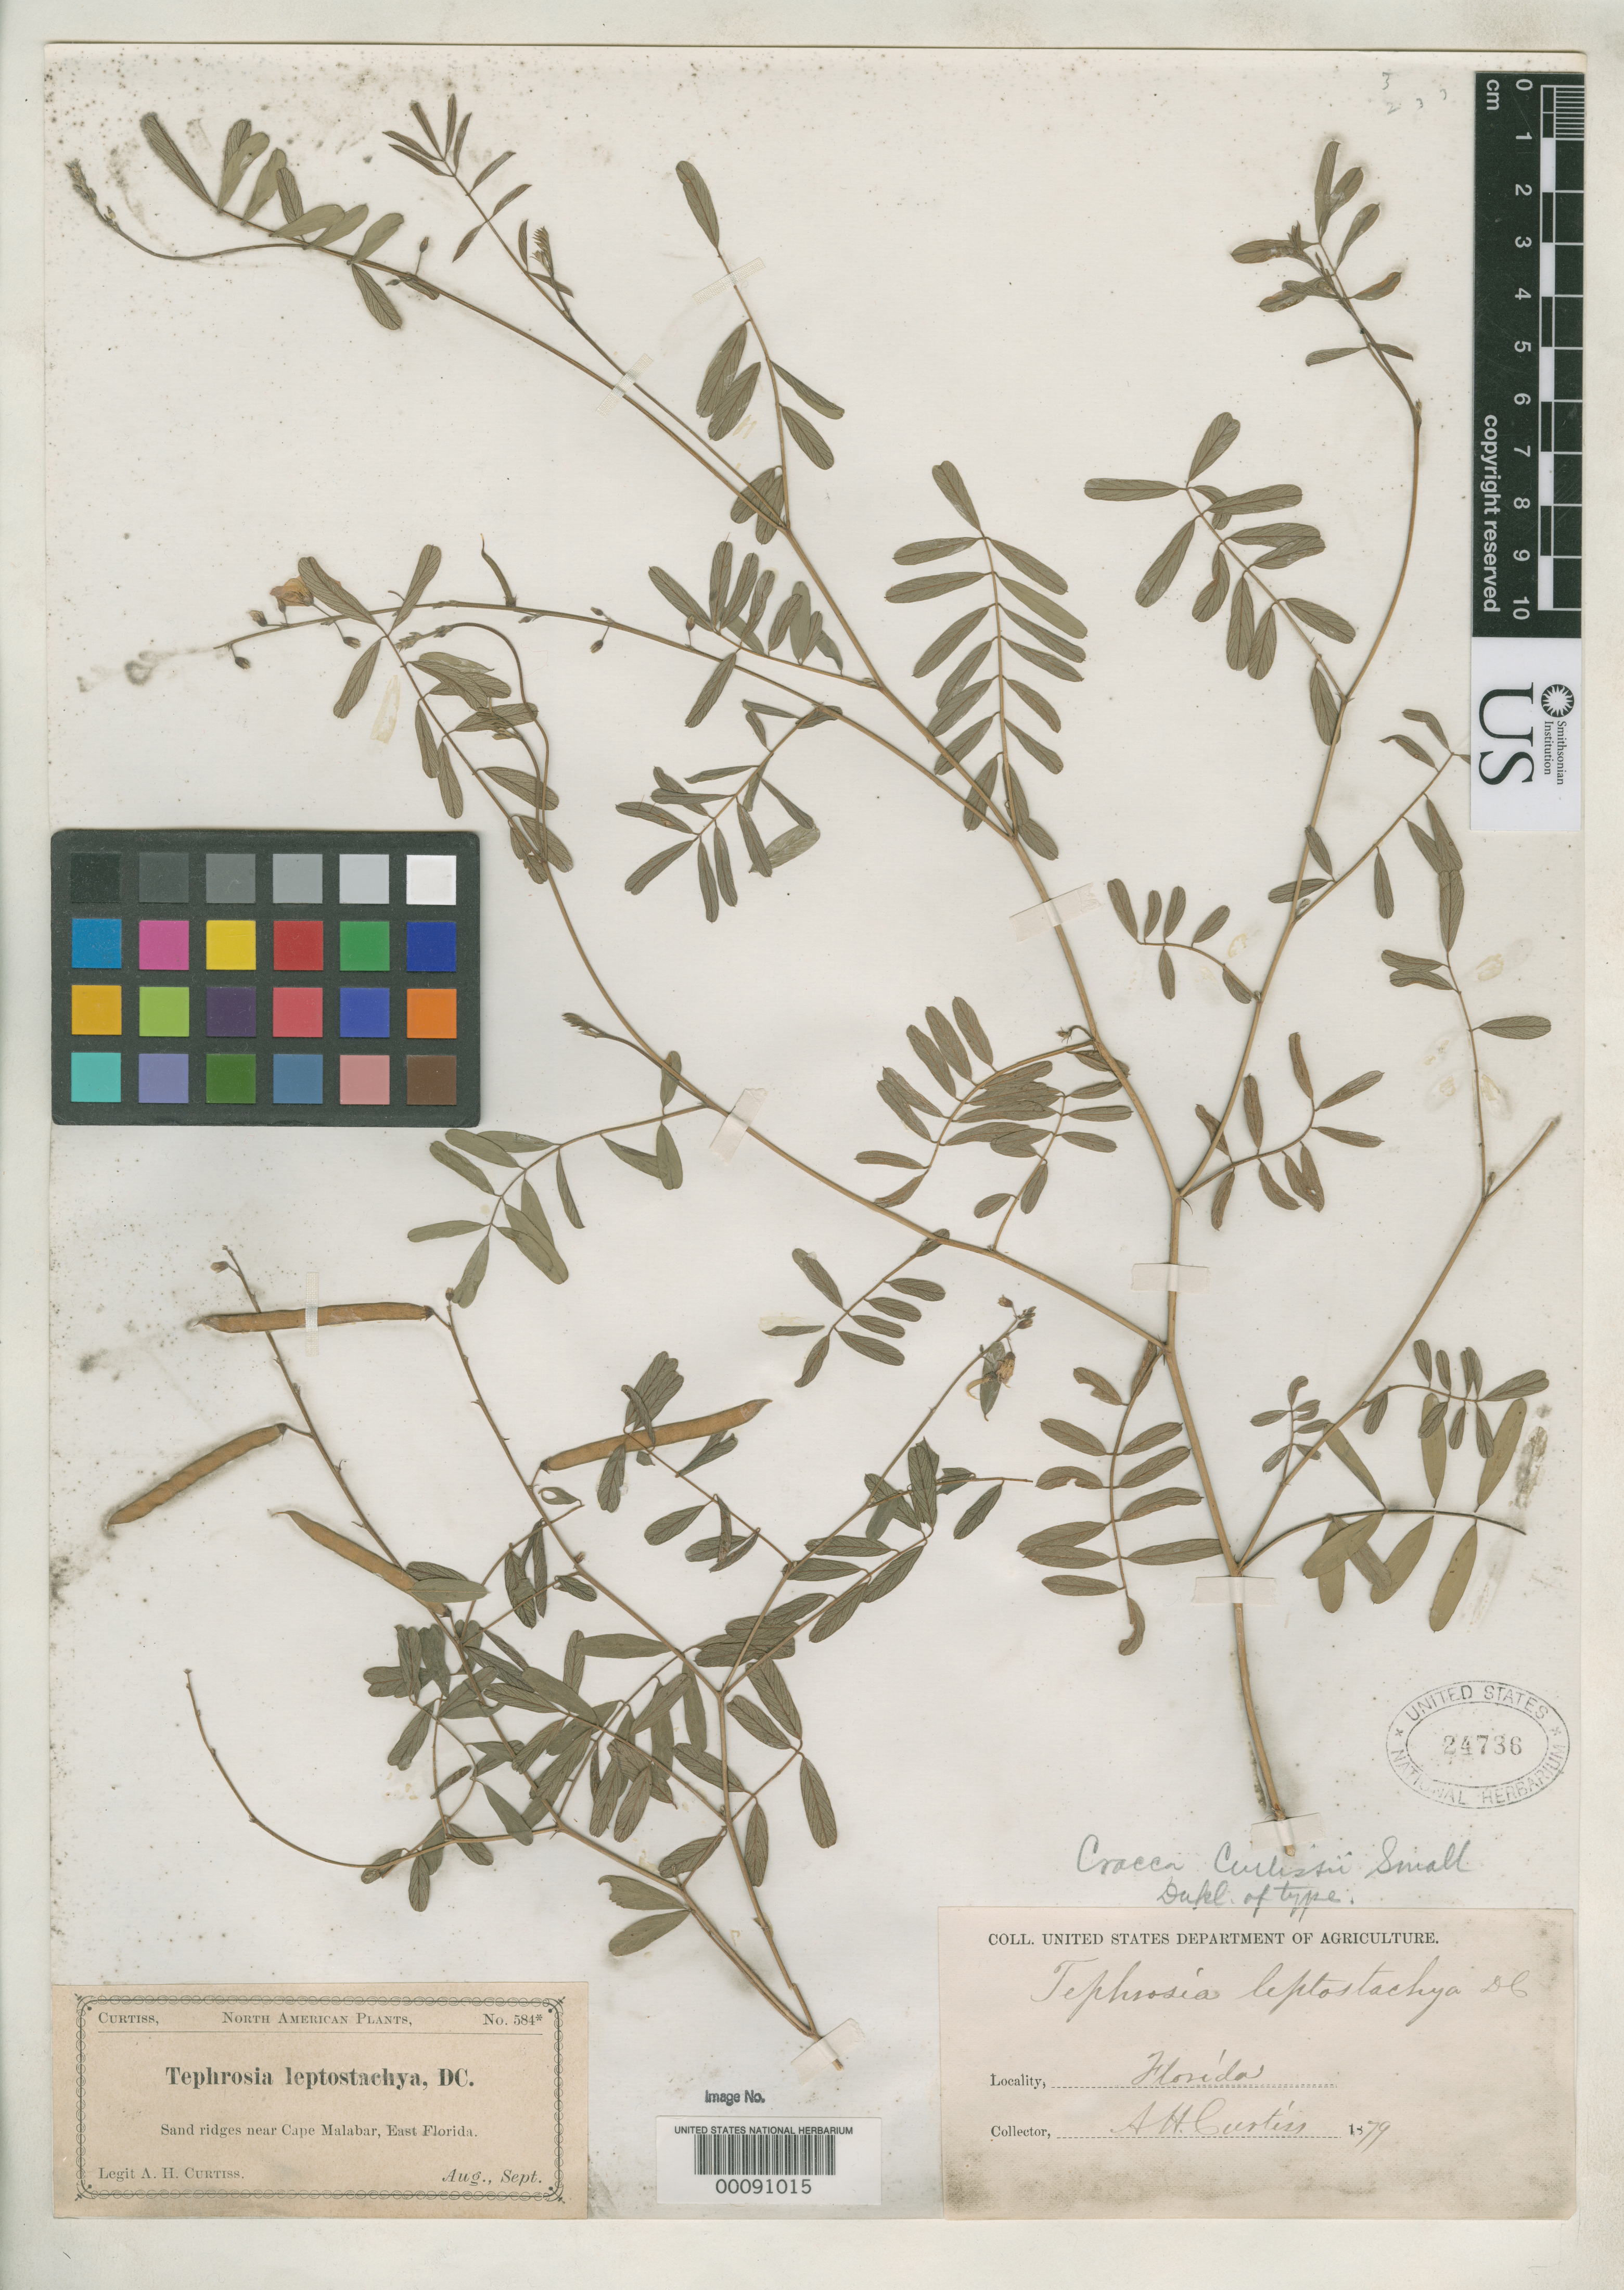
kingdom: Plantae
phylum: Tracheophyta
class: Magnoliopsida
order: Fabales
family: Fabaceae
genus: Cracca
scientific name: Cracca curtissii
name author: Small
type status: Isotype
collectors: A. H. Curtiss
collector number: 584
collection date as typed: Aug 1879 or -- Sep 1879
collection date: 1879-08 or 1879-09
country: United States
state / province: Florida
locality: Near Cape Malabar.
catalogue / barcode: US 24736